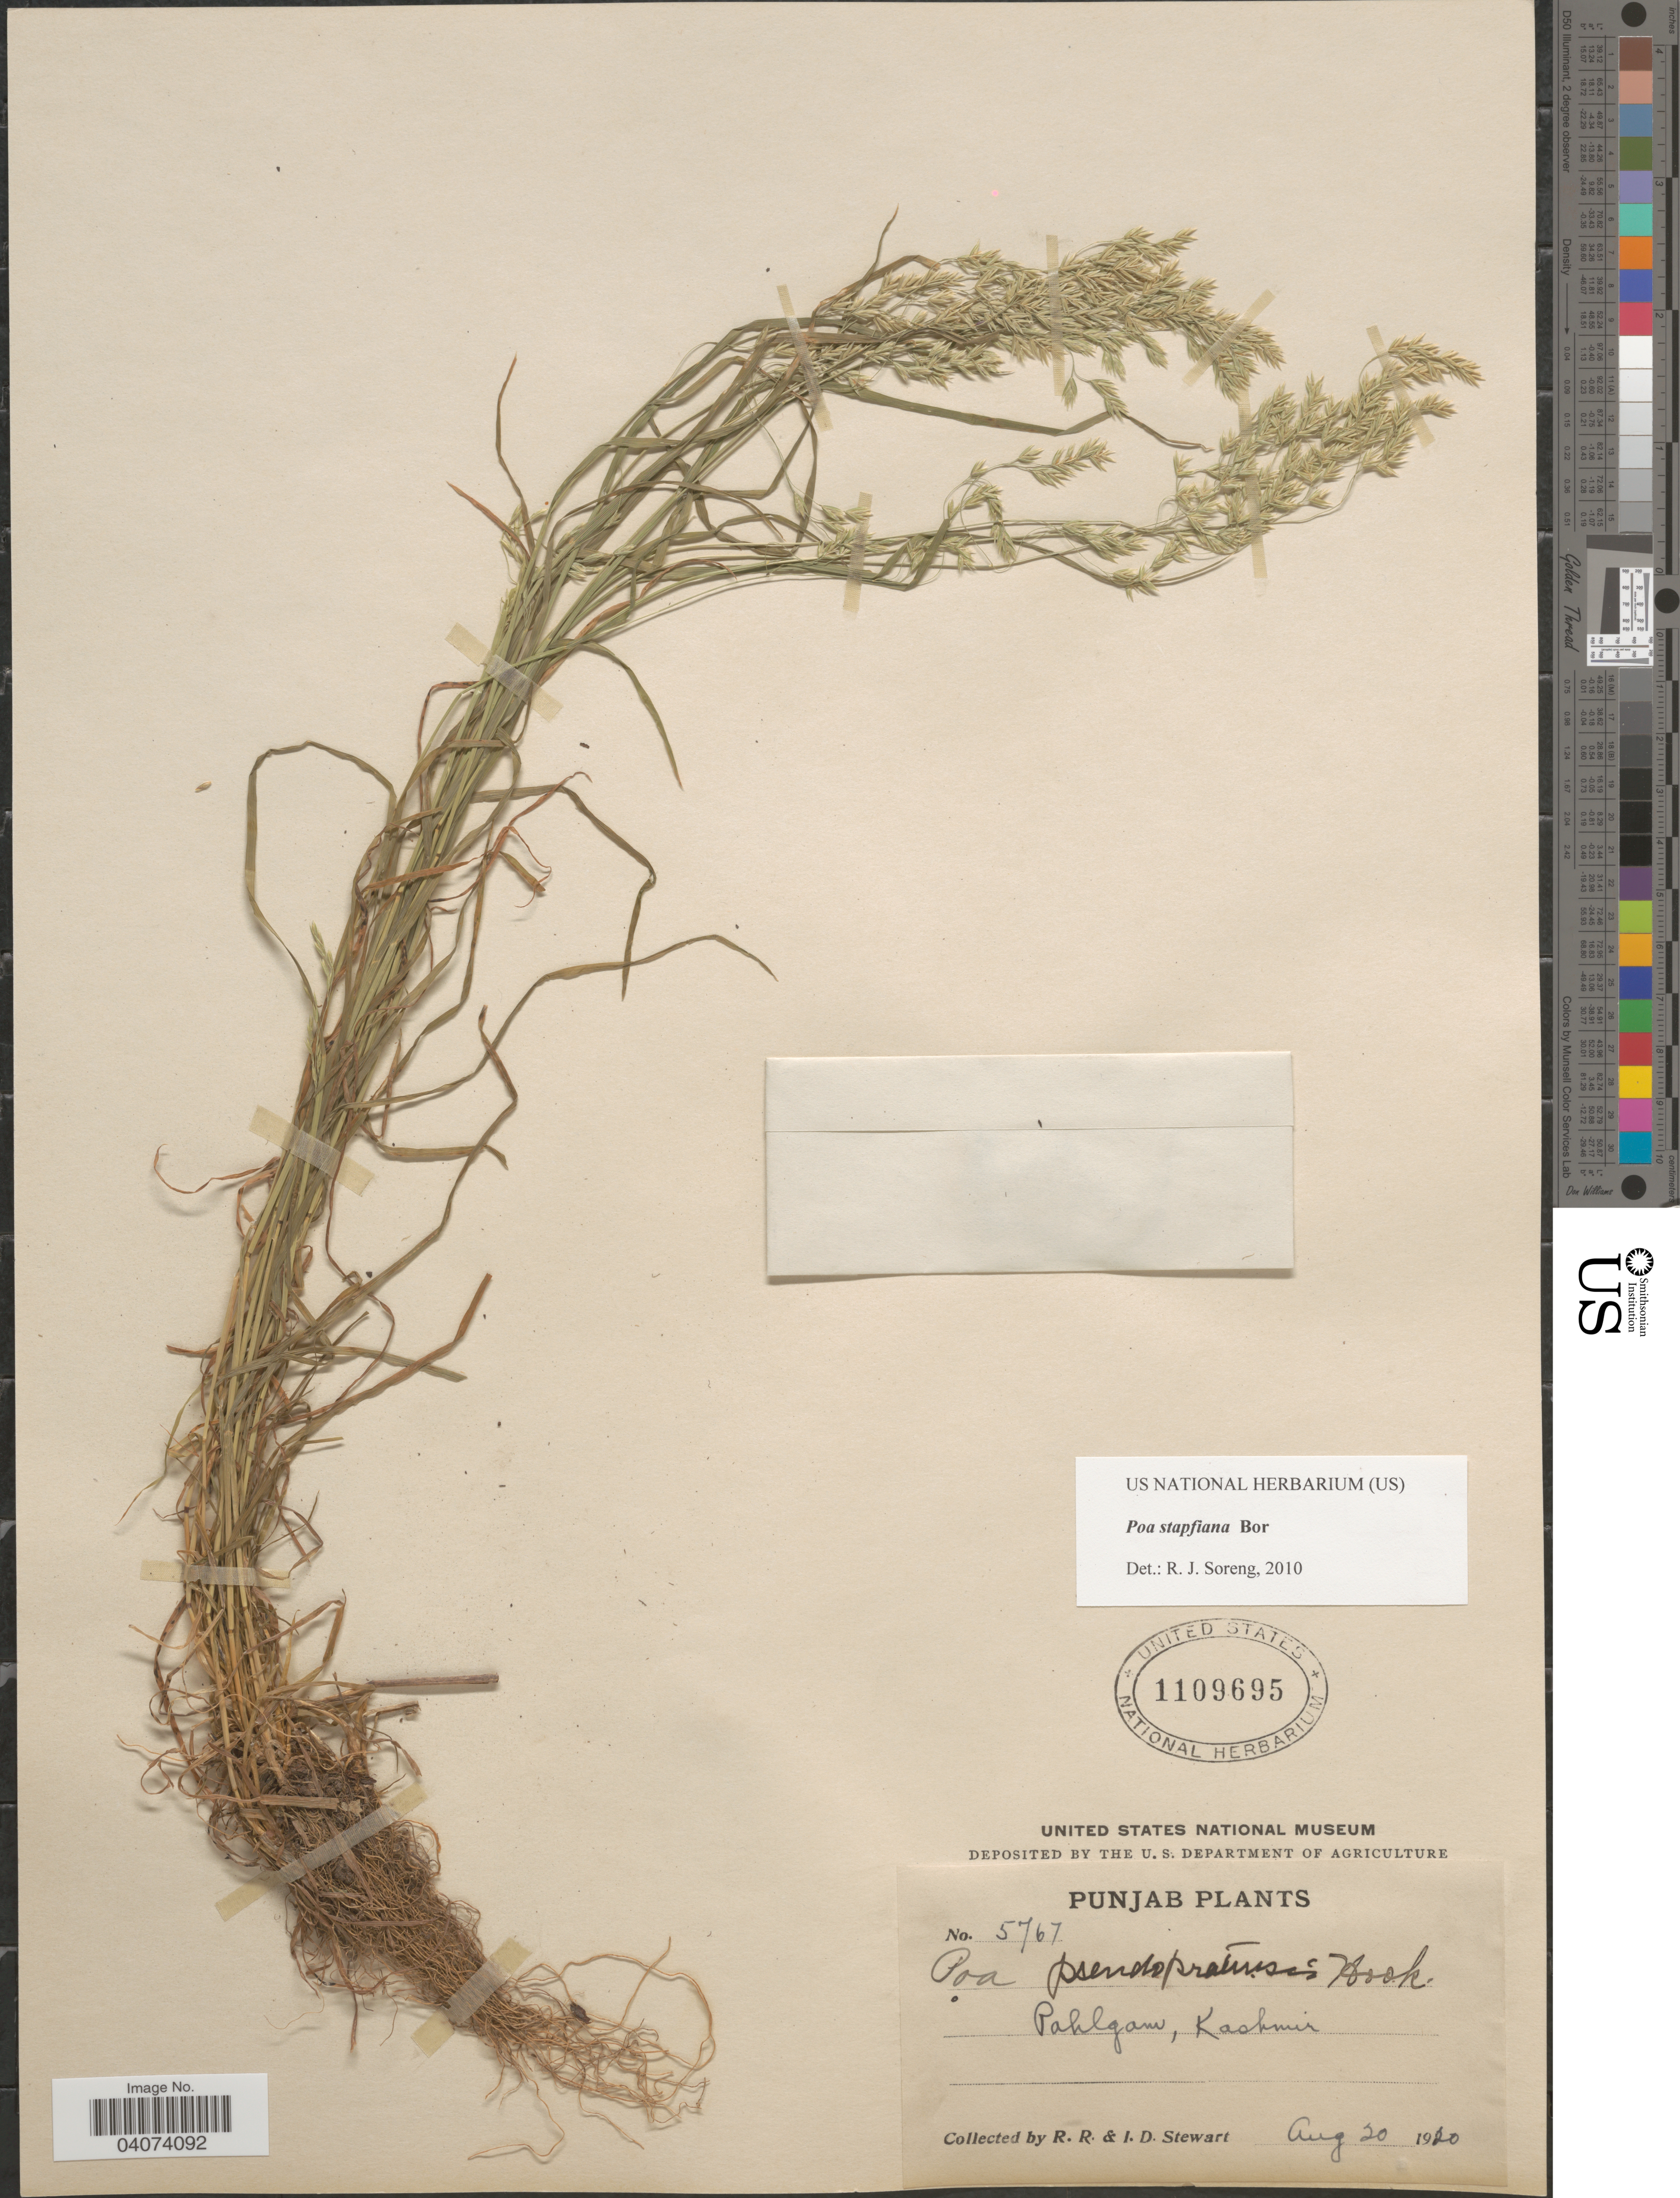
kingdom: Plantae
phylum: Tracheophyta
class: Liliopsida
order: Poales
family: Poaceae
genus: Poa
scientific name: Poa sterilis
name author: M. Bieb.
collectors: R. Stewart & I. Stewart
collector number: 5767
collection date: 1920-08-20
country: India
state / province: Jammu and Kashmir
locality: Pahlgam, Kashmir.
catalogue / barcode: US 1109695